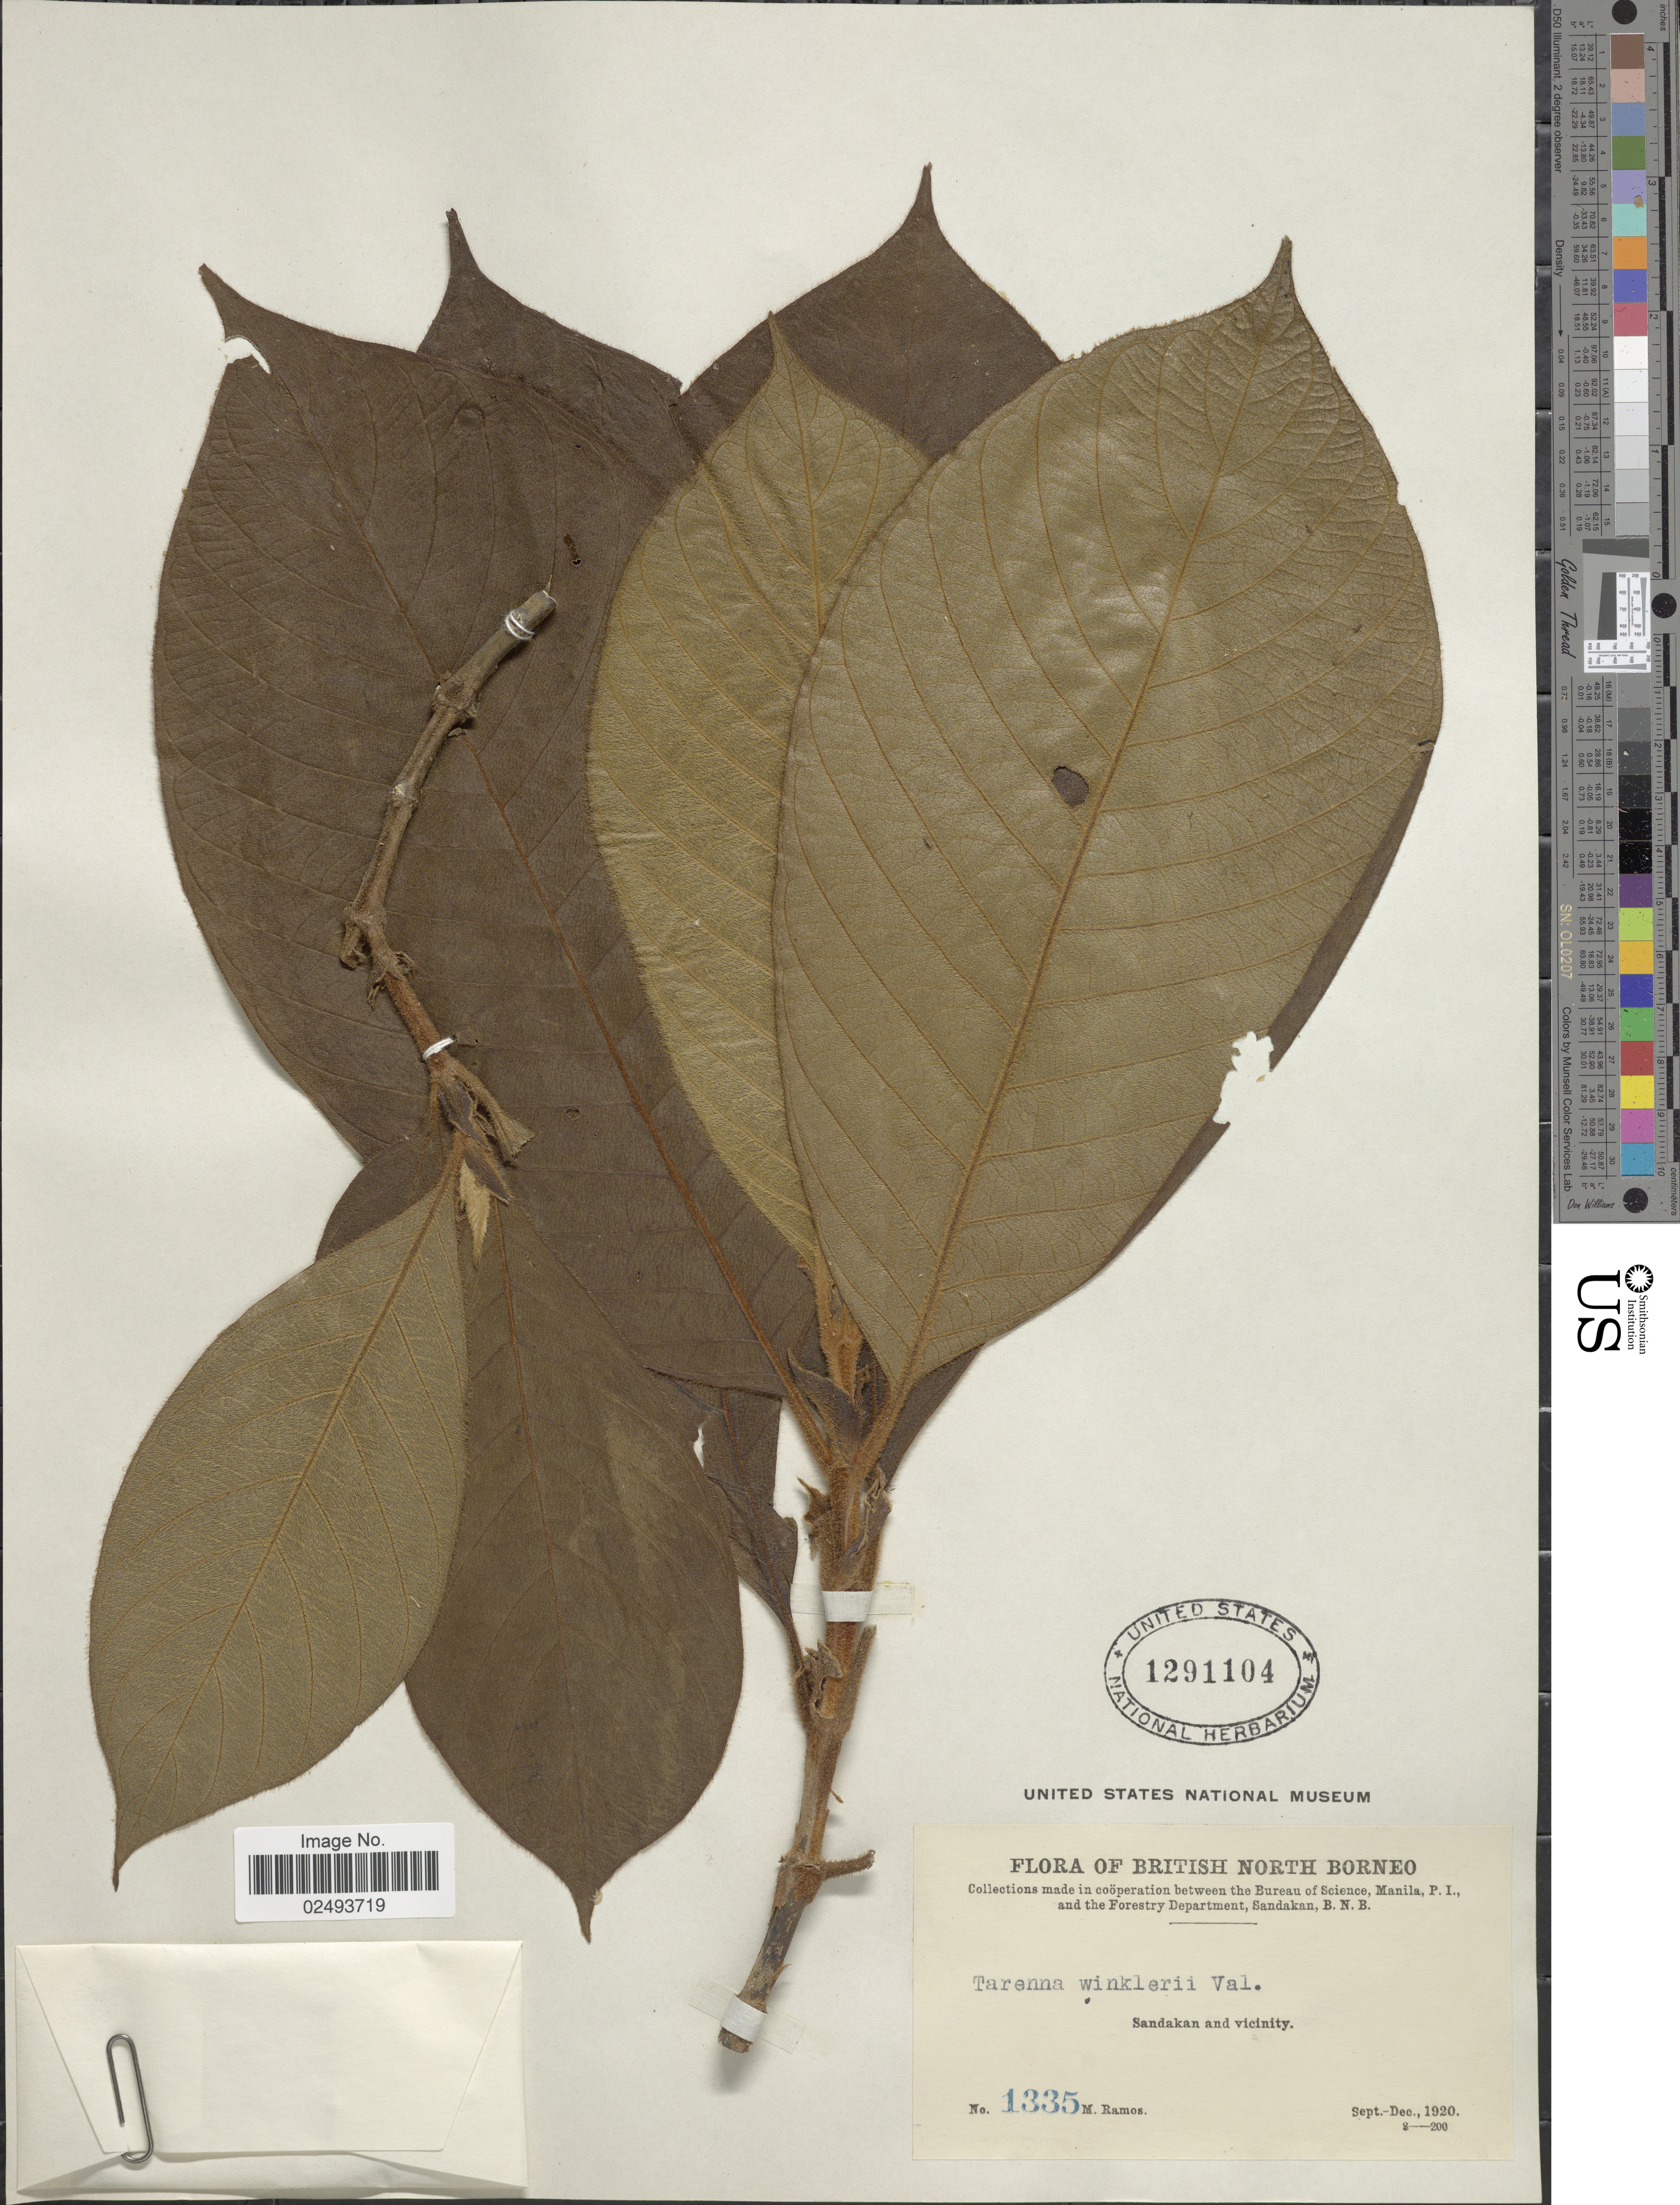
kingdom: Plantae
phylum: Tracheophyta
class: Magnoliopsida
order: Gentianales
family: Rubiaceae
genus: Tarenna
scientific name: Tarenna winkleri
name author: Valeton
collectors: M. Ramos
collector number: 1335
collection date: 1920-09/1920-12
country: Malaysia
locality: British North Borneo, Sandakan and vicinity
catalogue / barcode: US 1291104